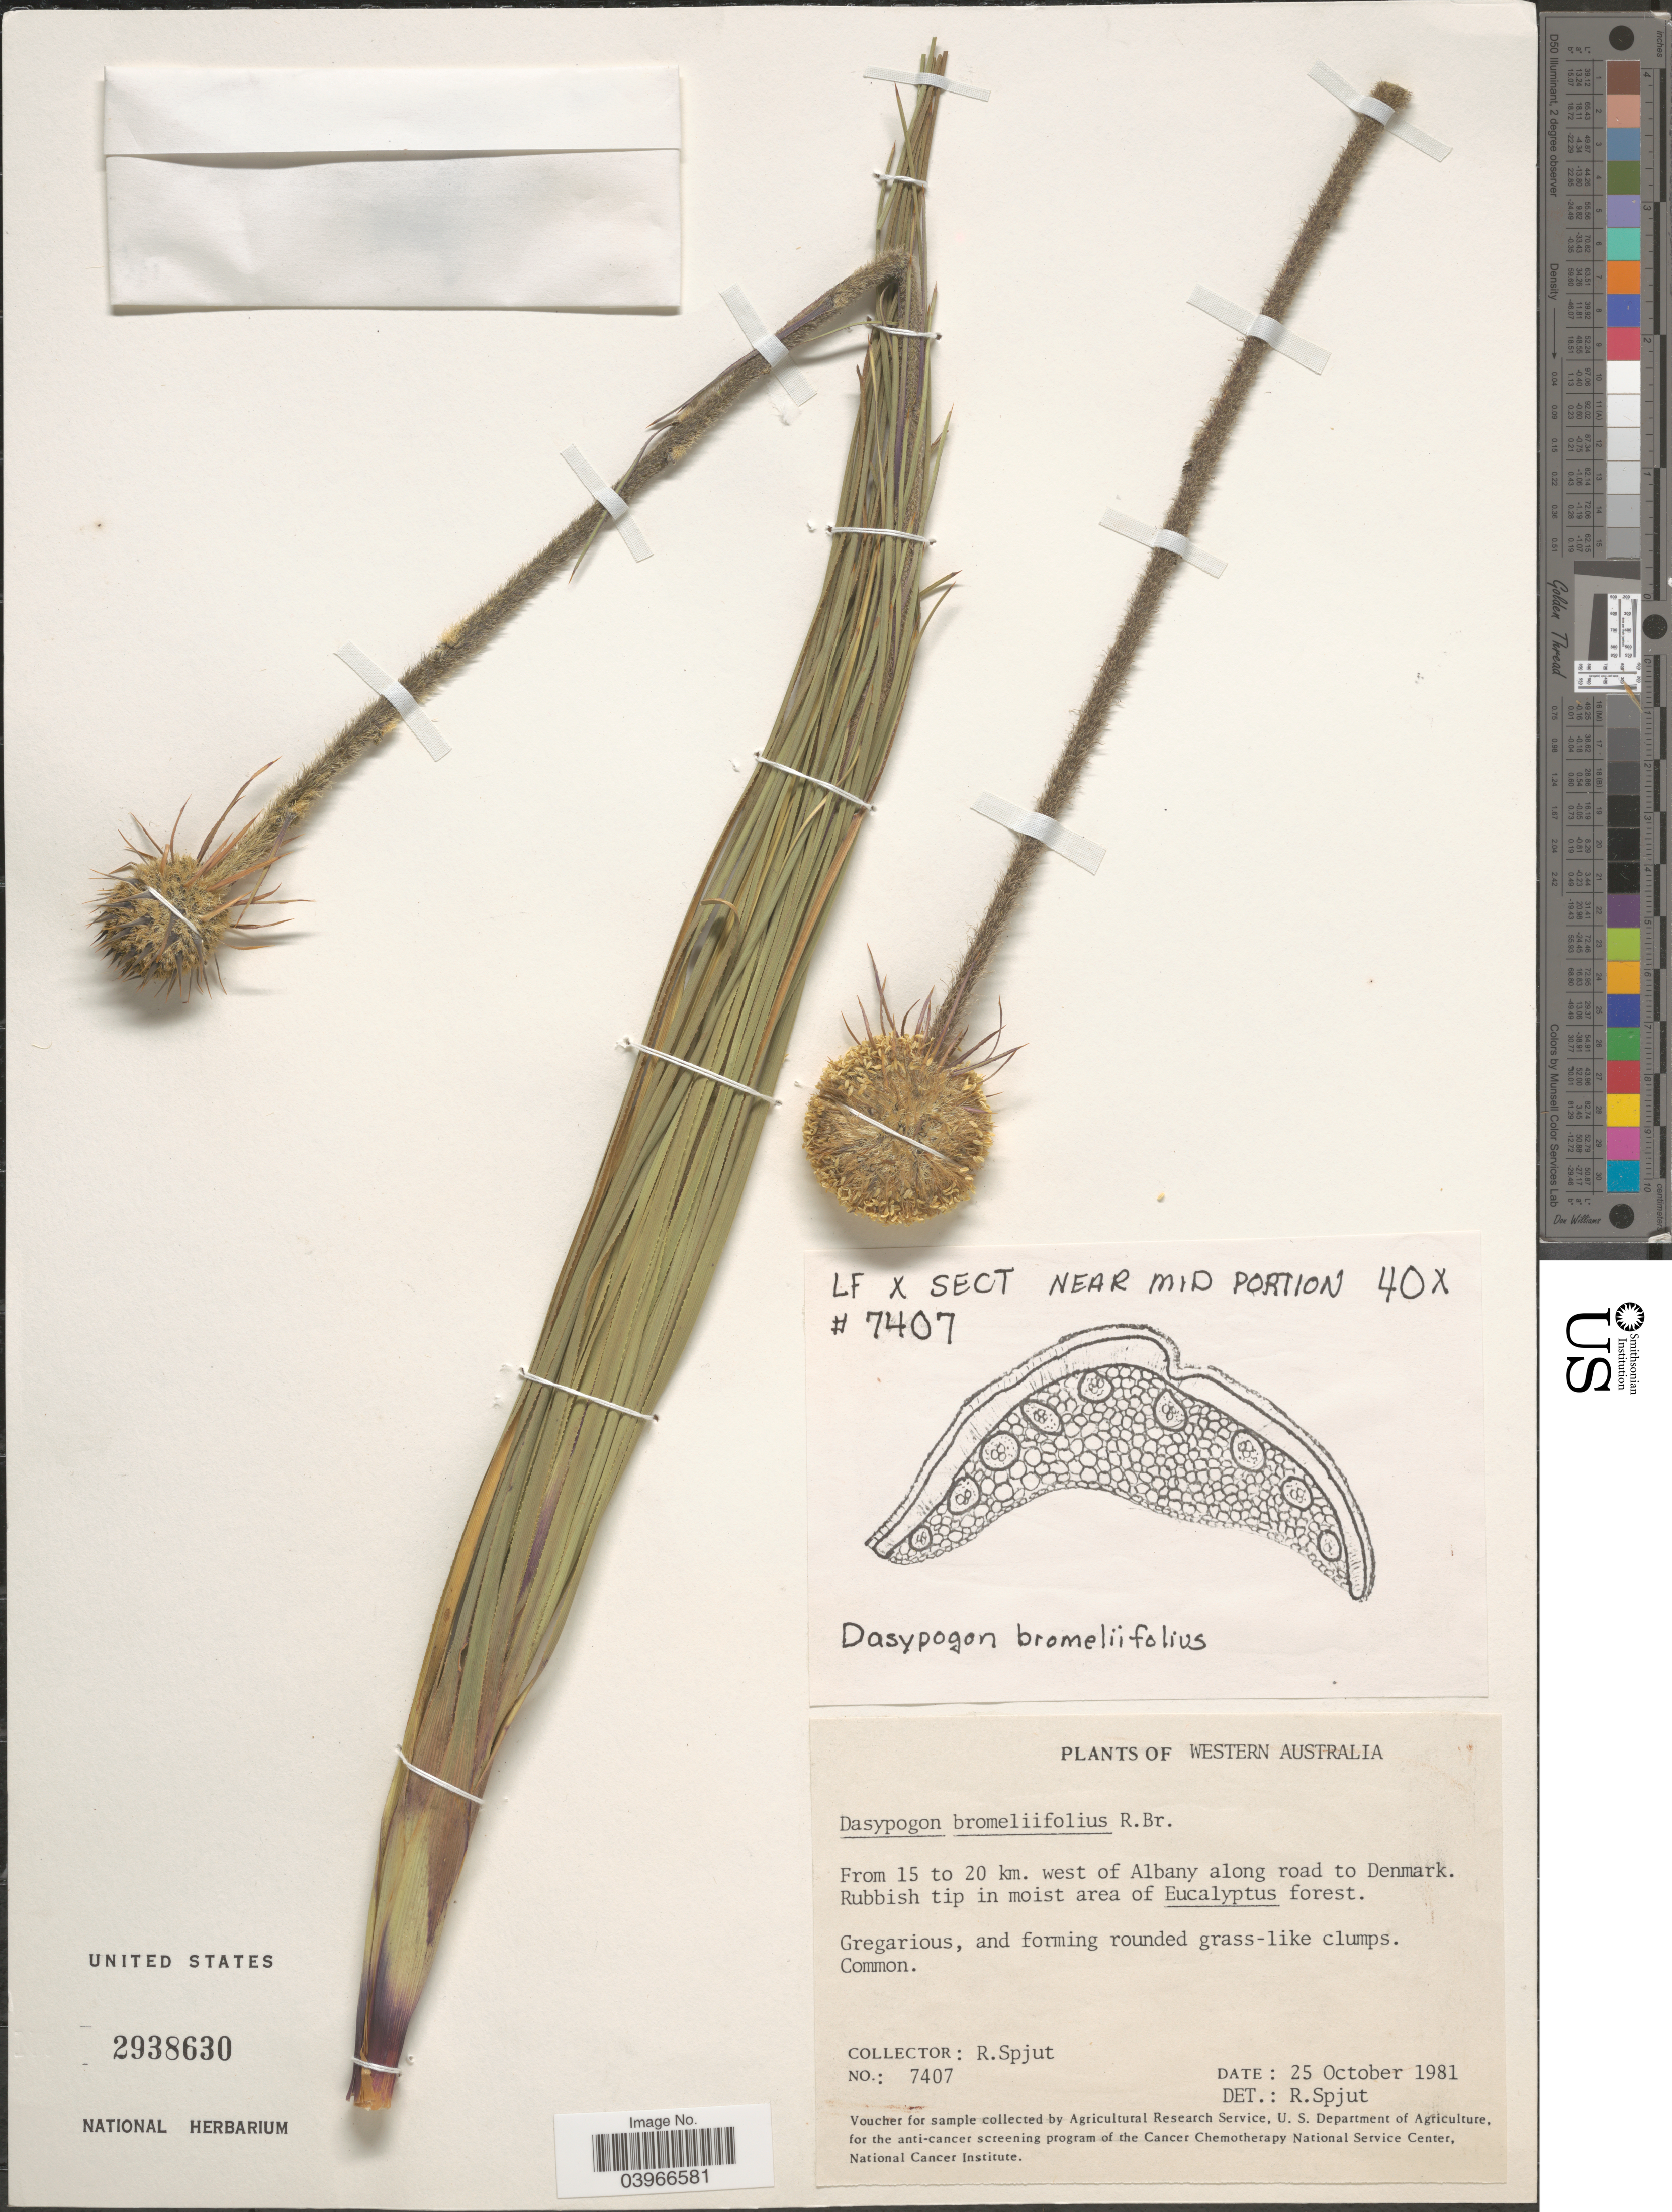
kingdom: Plantae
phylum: Tracheophyta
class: Liliopsida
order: Arecales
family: Dasypogonaceae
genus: Dasypogon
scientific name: Dasypogon bromeliifolius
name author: R. Br.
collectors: R. Spjut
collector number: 7407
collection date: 1981-10-25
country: Australia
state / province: Western Australia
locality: From 15 to 20 km. west of Albany along road to Denmark.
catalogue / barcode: US 2938630